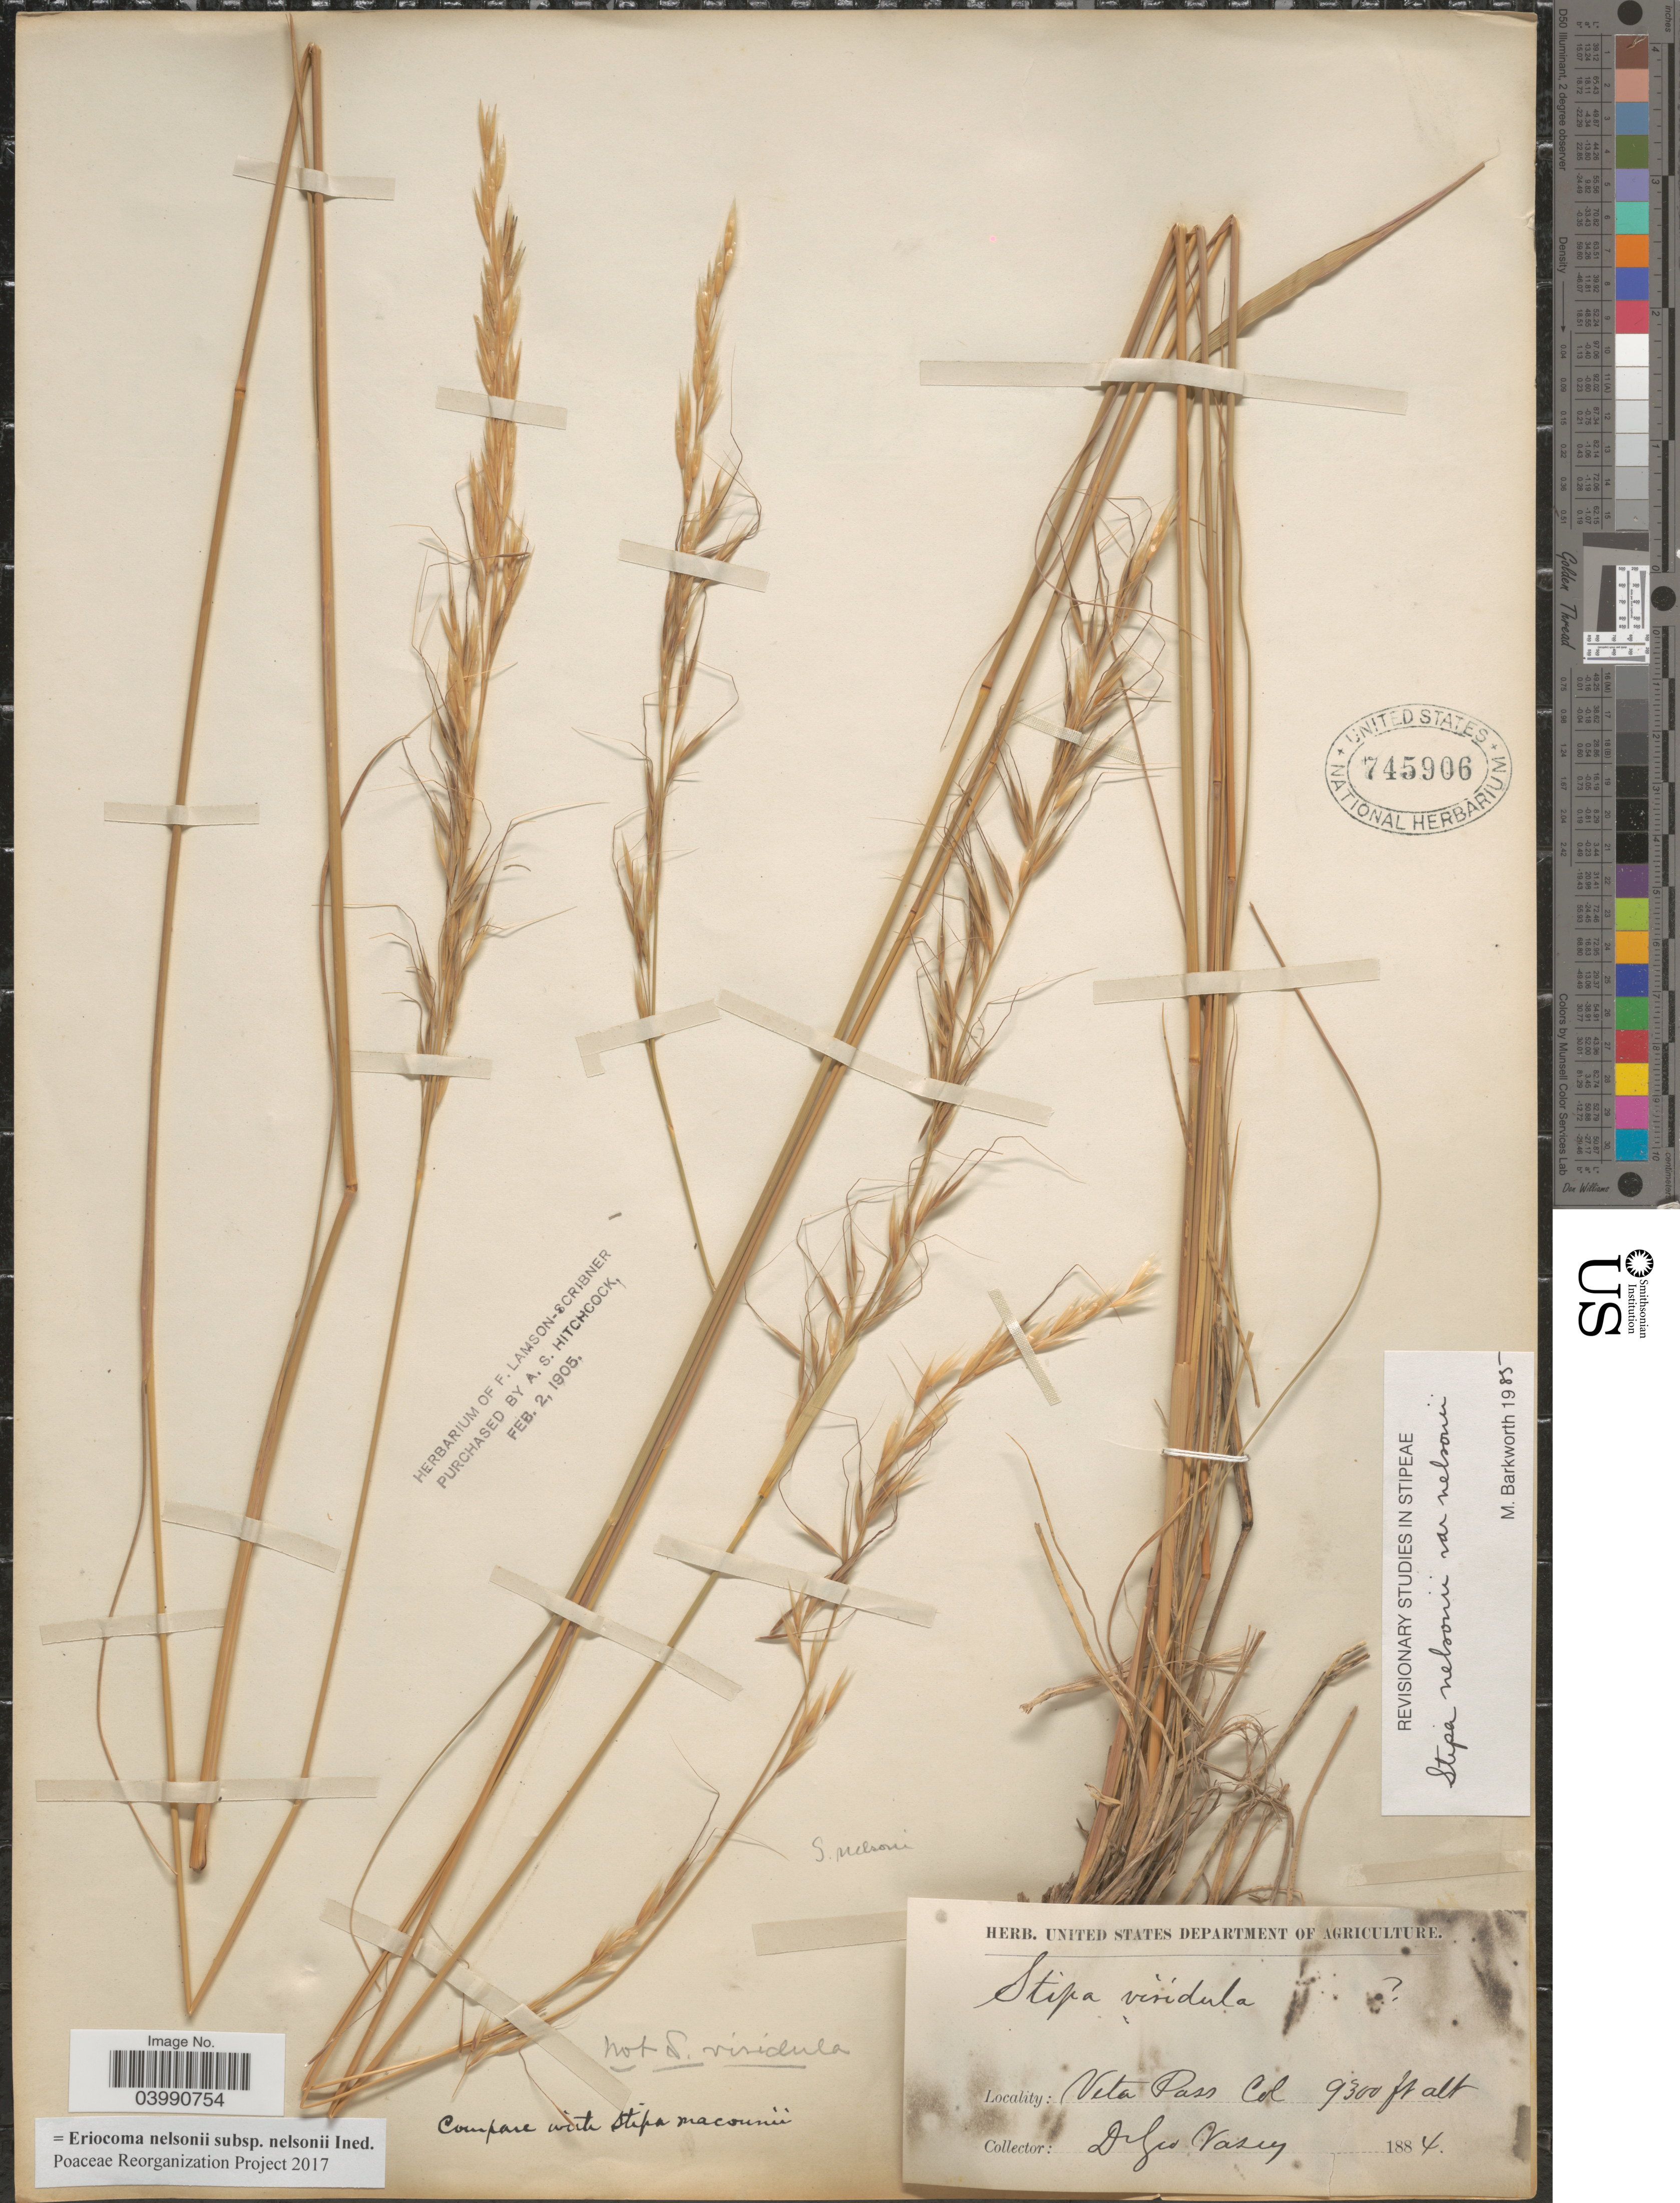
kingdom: Plantae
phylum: Tracheophyta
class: Liliopsida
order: Poales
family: Poaceae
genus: Eriocoma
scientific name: Eriocoma nelsonii subsp. nelsonii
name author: (Scribn.) Romasch.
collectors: G. R. Vasey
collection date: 1884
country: United States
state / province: Colorado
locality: Veta Pass.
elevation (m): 2835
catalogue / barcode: US 745906